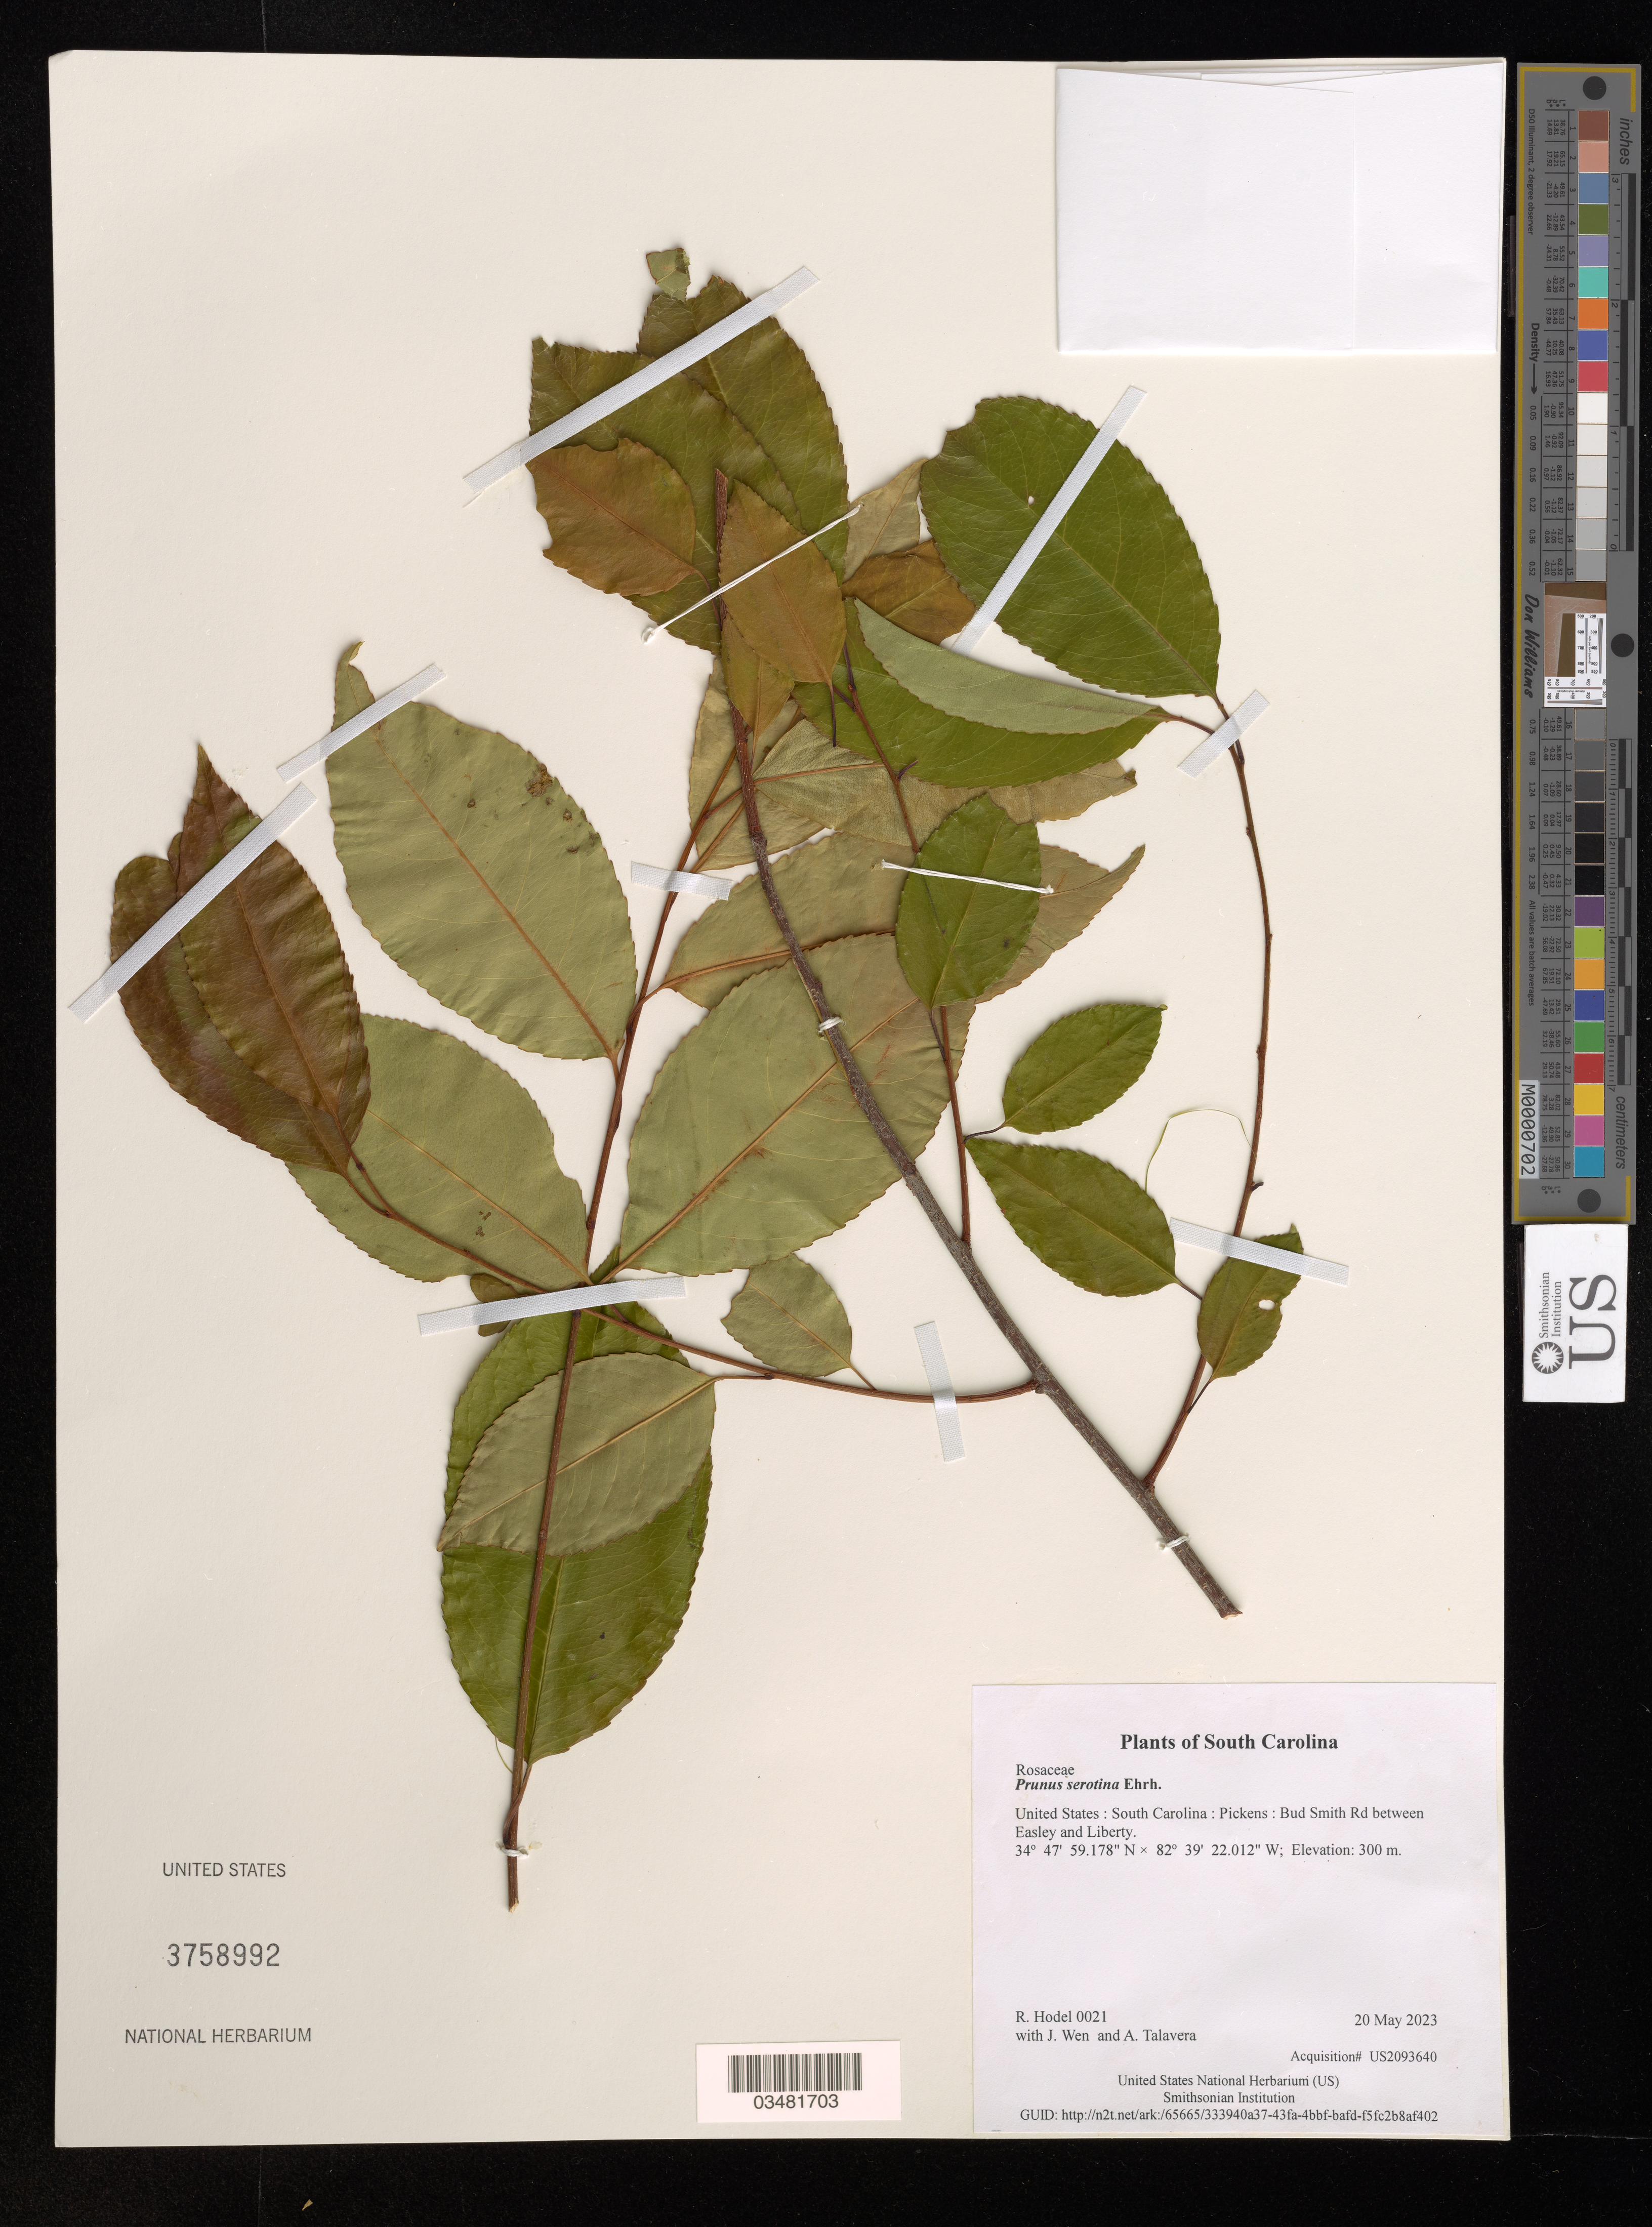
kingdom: Plantae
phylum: Tracheophyta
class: Magnoliopsida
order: Rosales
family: Rosaceae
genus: Prunus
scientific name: Prunus serotina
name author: Ehrh.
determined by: Hodel, Richard G. J.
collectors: R. Hodel, J. Wen & A. Talavera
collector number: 0021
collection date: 2023-05-20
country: United States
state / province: South Carolina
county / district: Pickens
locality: Bud Smith Rd between Easley and Liberty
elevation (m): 300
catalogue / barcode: US 3758992